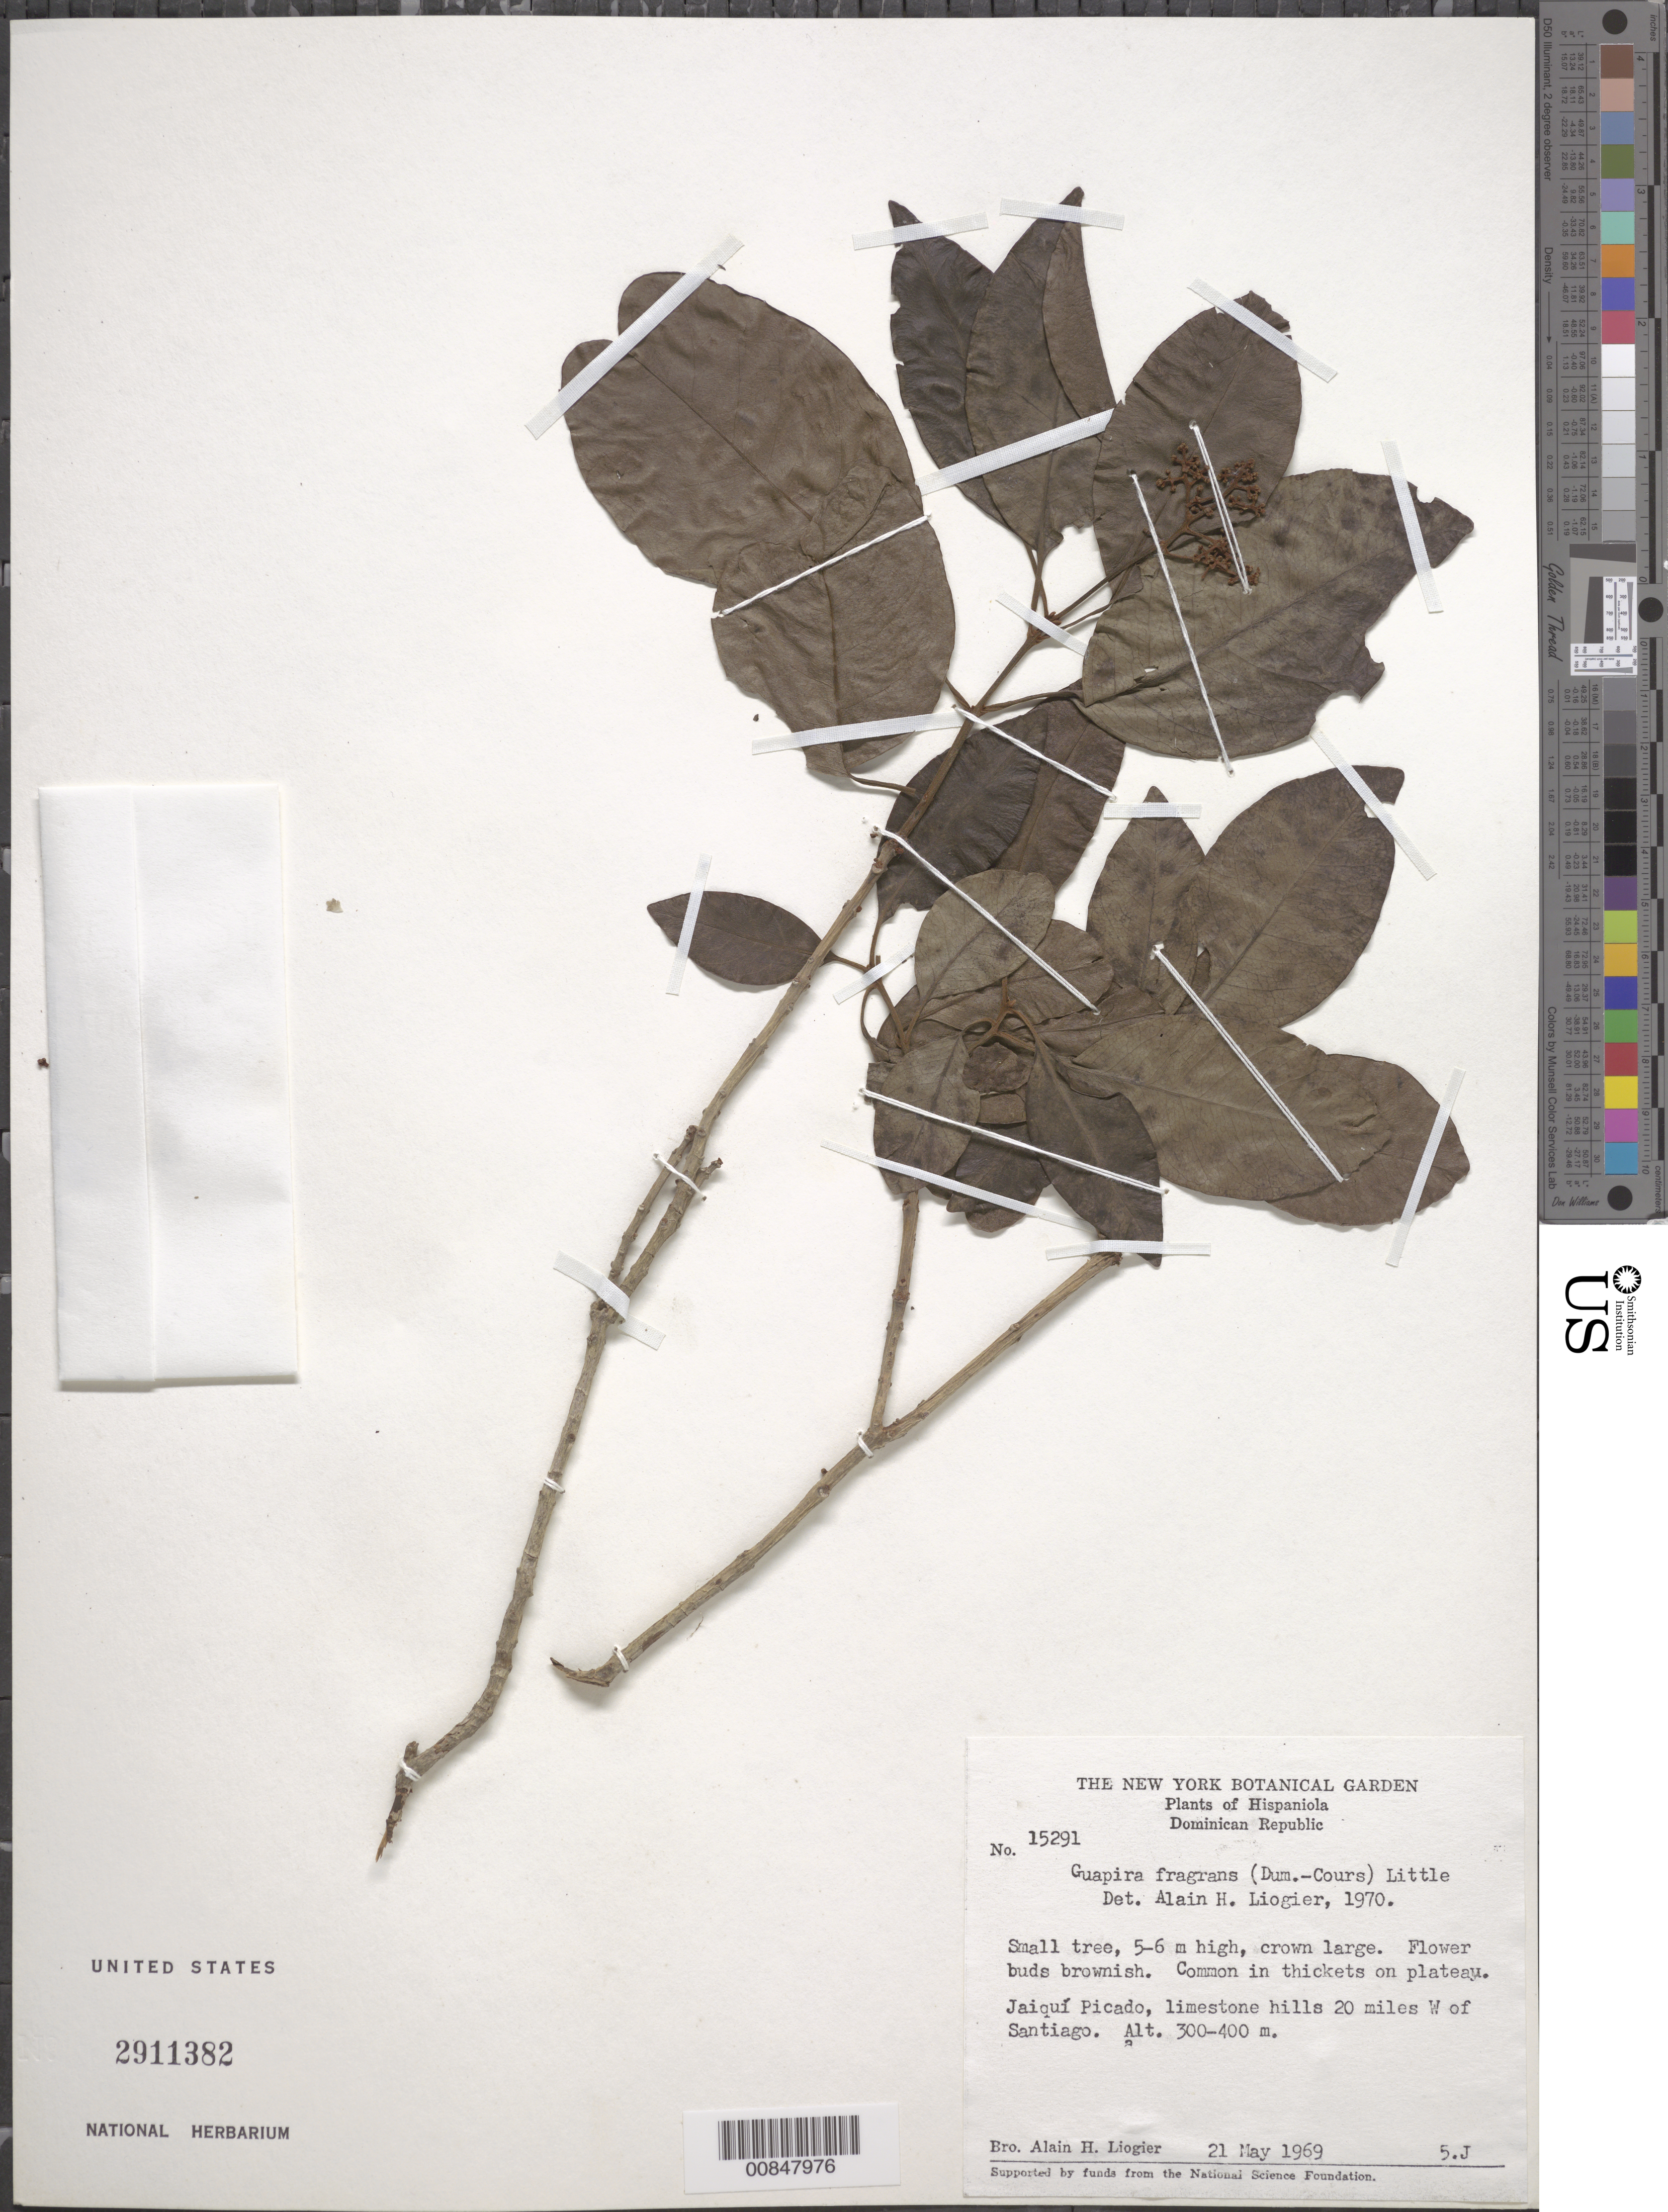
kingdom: Plantae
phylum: Tracheophyta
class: Magnoliopsida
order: Caryophyllales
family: Nyctaginaceae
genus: Guapira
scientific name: Guapira fragrans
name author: (Dum. Cours.) Little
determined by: Liogier, Alain H.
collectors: A. H. Liogier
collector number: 15291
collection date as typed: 21 May 1969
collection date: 1969-05-21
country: Dominican Republic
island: Hispaniola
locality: Jaiquí Picado, limestone hills 20 miles W of Santiago.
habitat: Common in thickets, on plateau. Limestone hills.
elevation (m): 300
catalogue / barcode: US 2911382